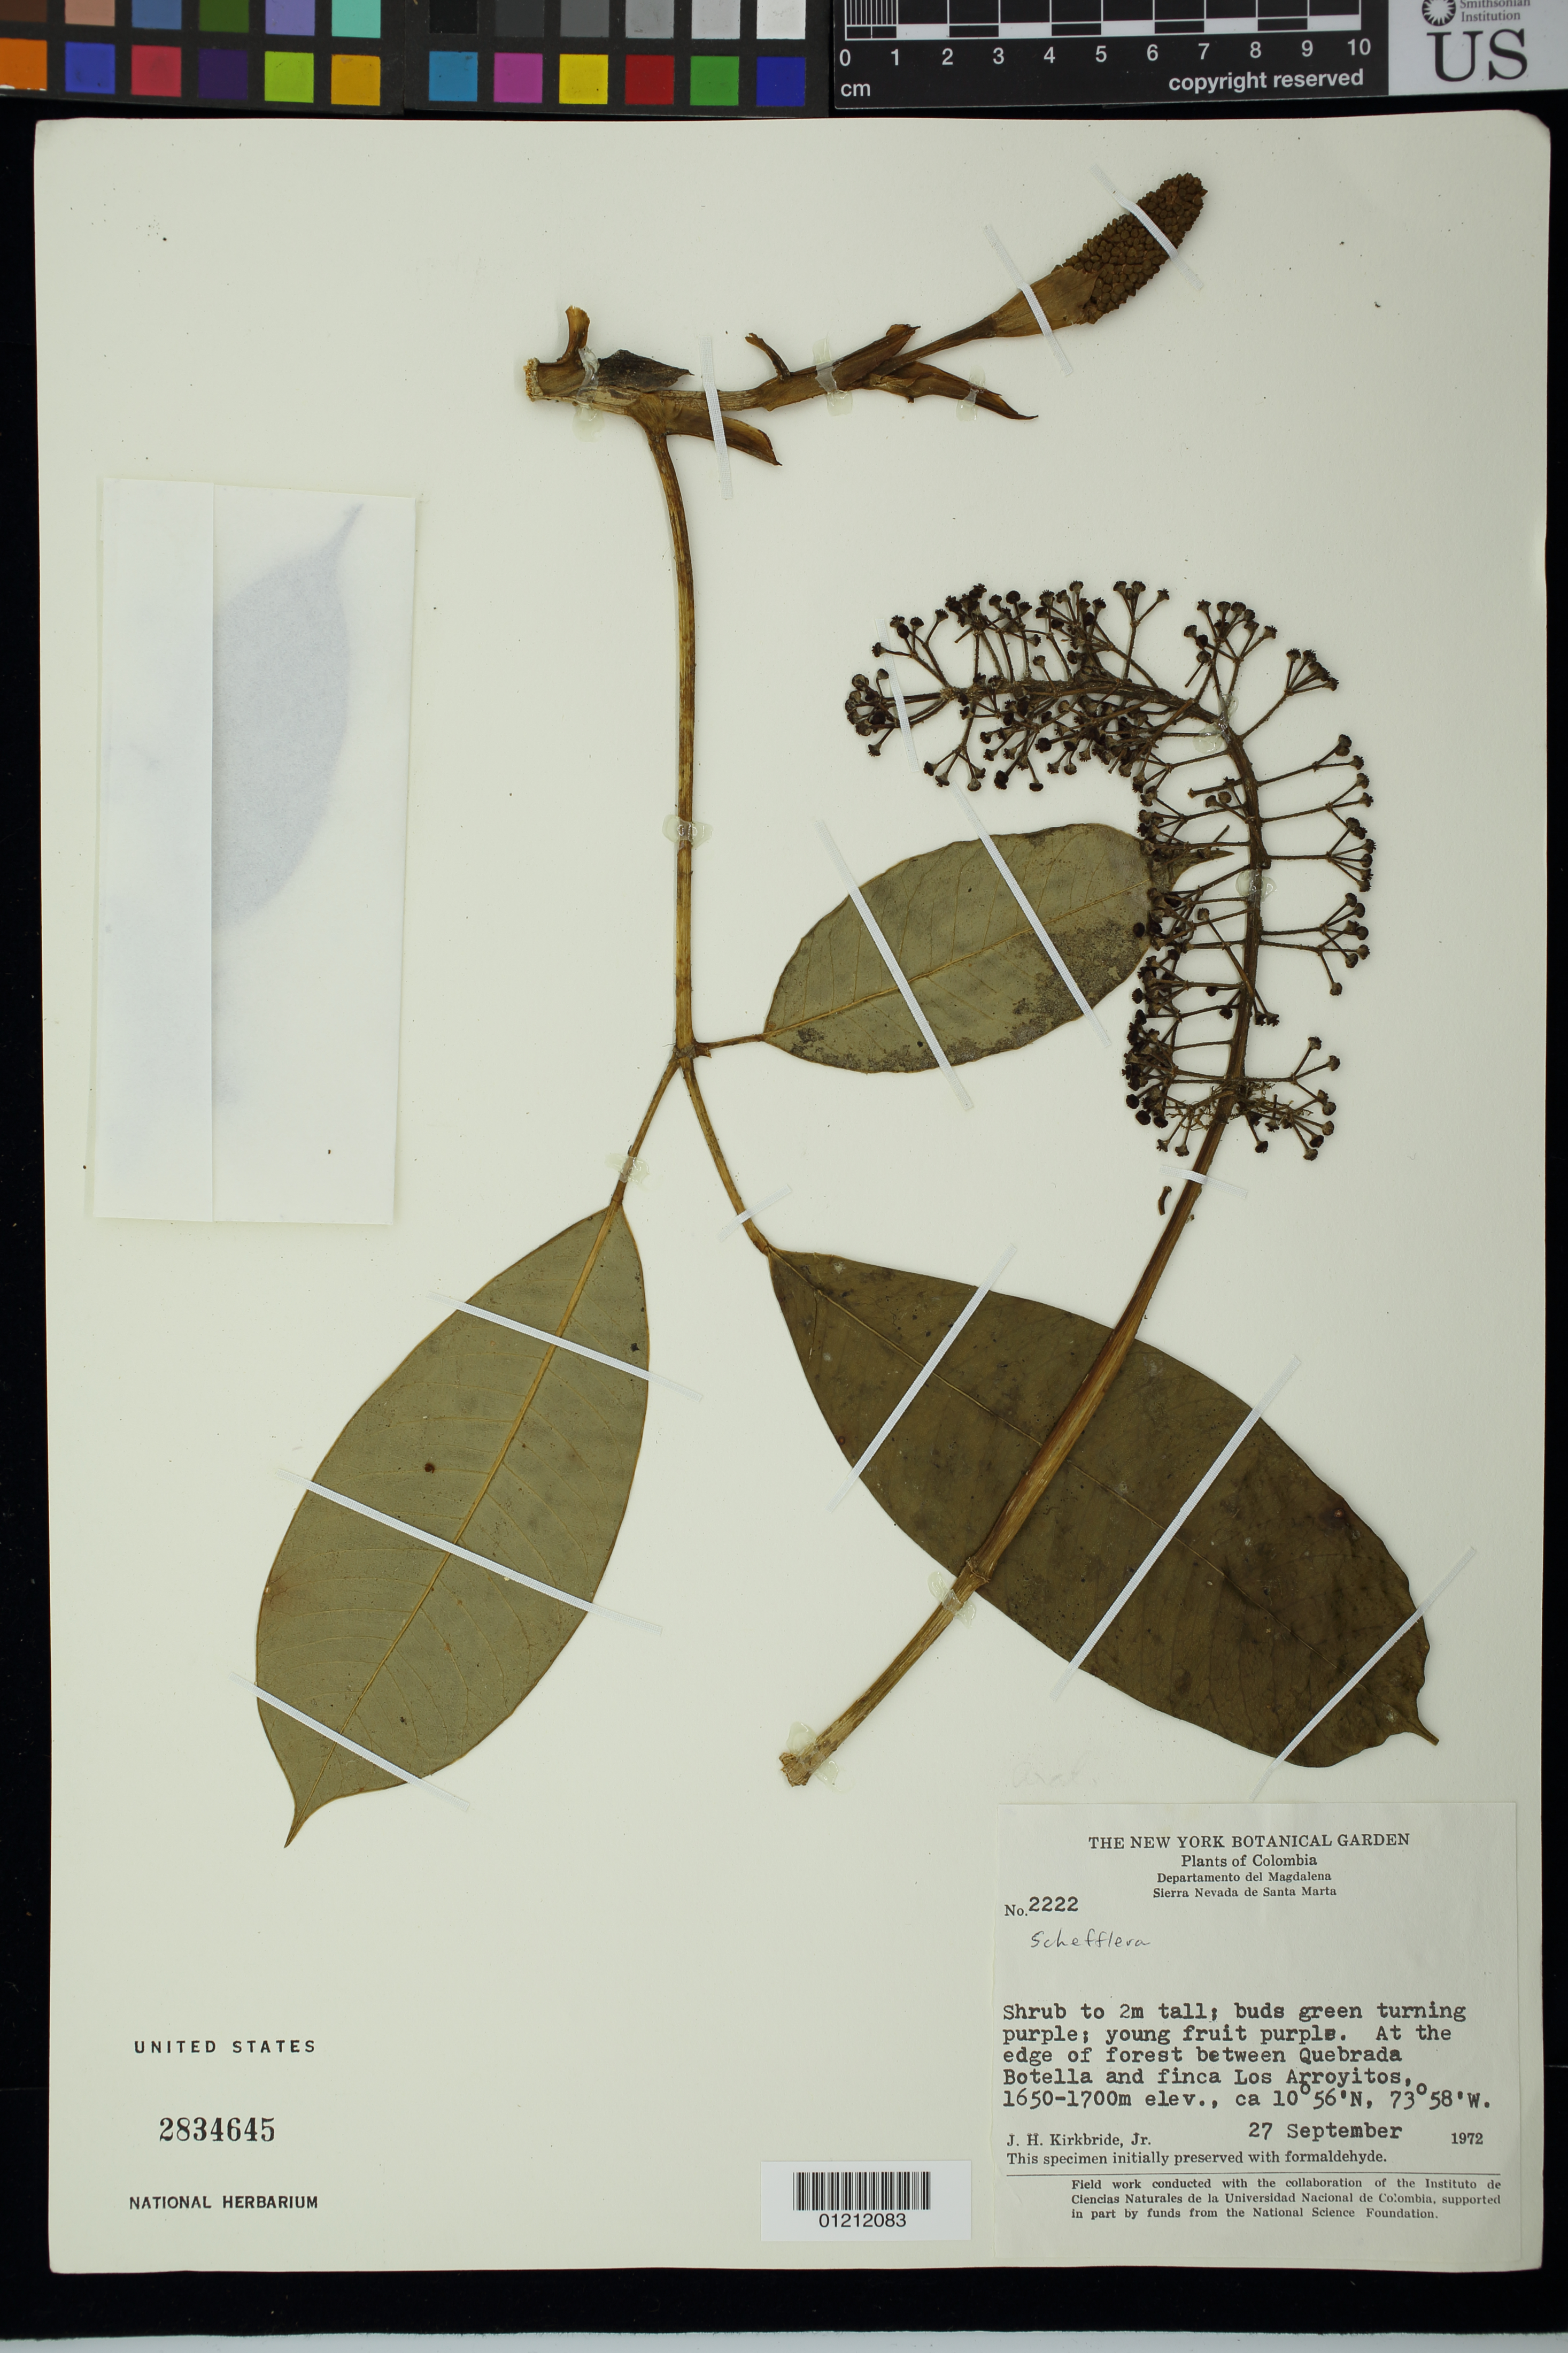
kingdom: Plantae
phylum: Tracheophyta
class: Magnoliopsida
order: Apiales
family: Araliaceae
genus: Schefflera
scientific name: Schefflera sp.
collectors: J. H. Kirkbride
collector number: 2222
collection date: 1972-09-27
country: Colombia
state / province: Magdalena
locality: Sierra Nevada de Santa Maria. At the edge of forest between Quebrada Botella and finca Los Arroyitos.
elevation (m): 1650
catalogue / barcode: US 2834645